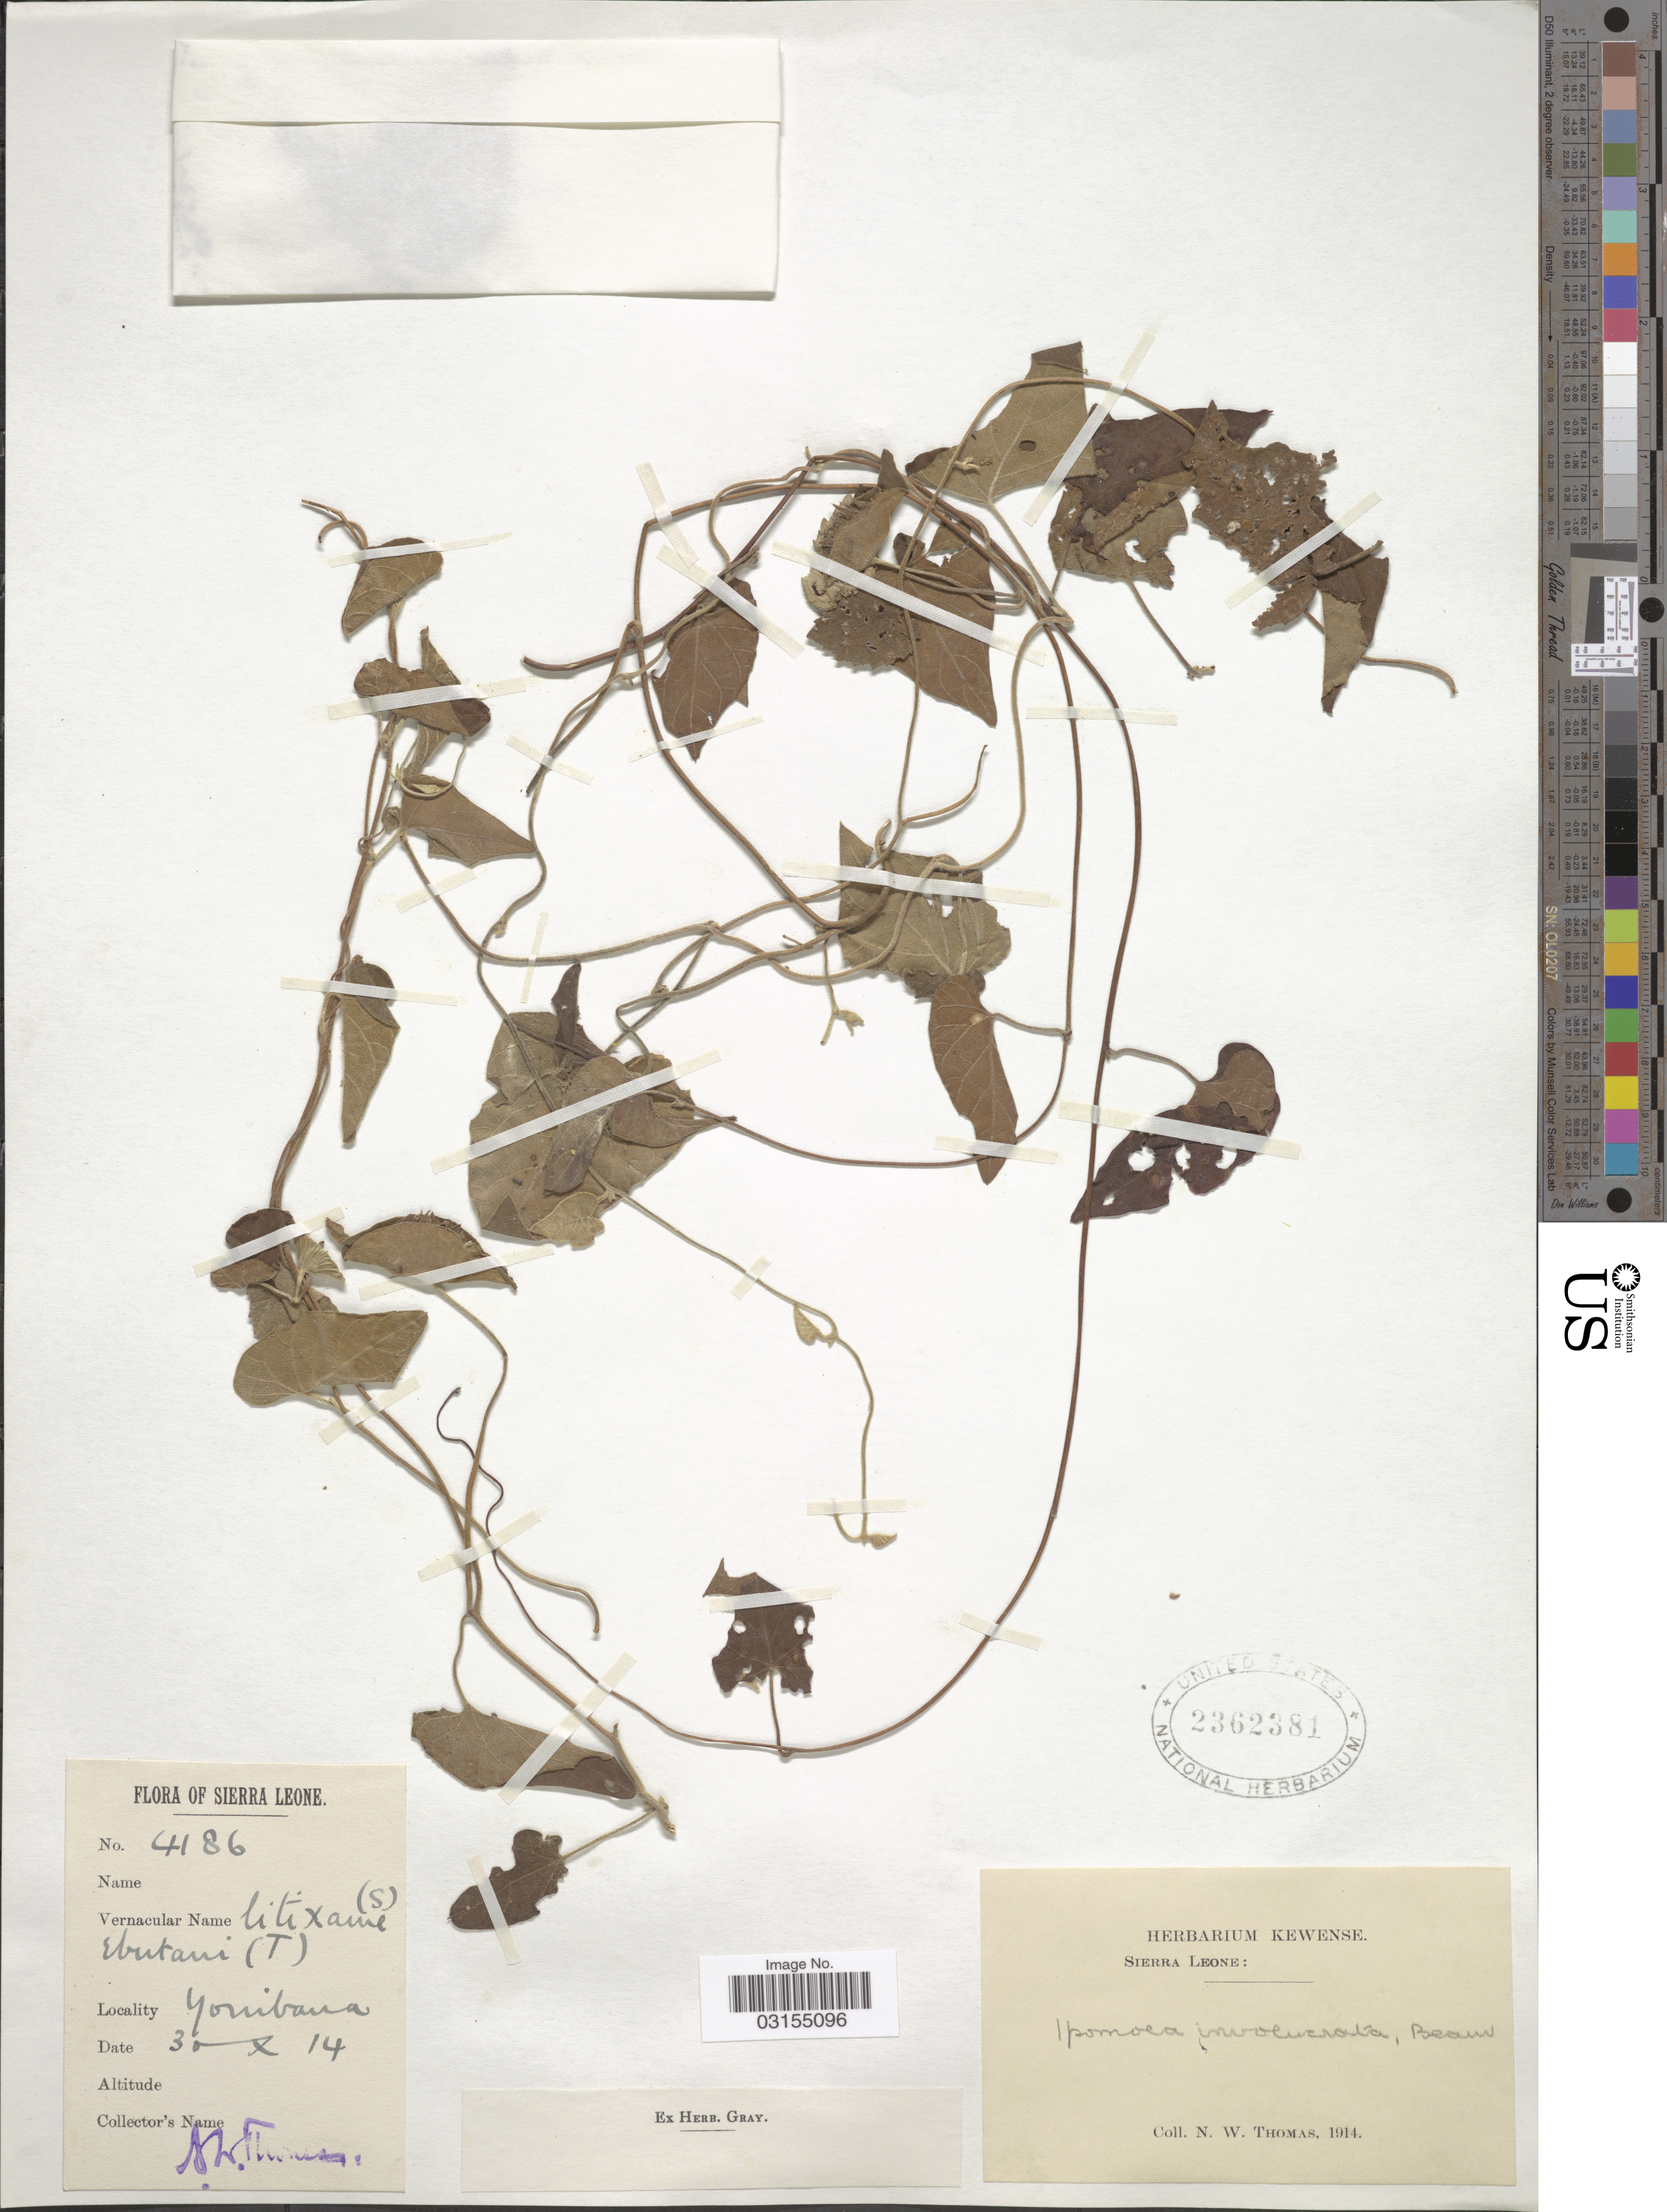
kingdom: Plantae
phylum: Tracheophyta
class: Magnoliopsida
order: Solanales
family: Convolvulaceae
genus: Ipomoea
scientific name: Ipomoea involucrata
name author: P. Beauv.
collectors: N. Thomas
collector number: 4186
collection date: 1914-10-30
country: Sierra Leone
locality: Yonibana.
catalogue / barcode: US 2362381